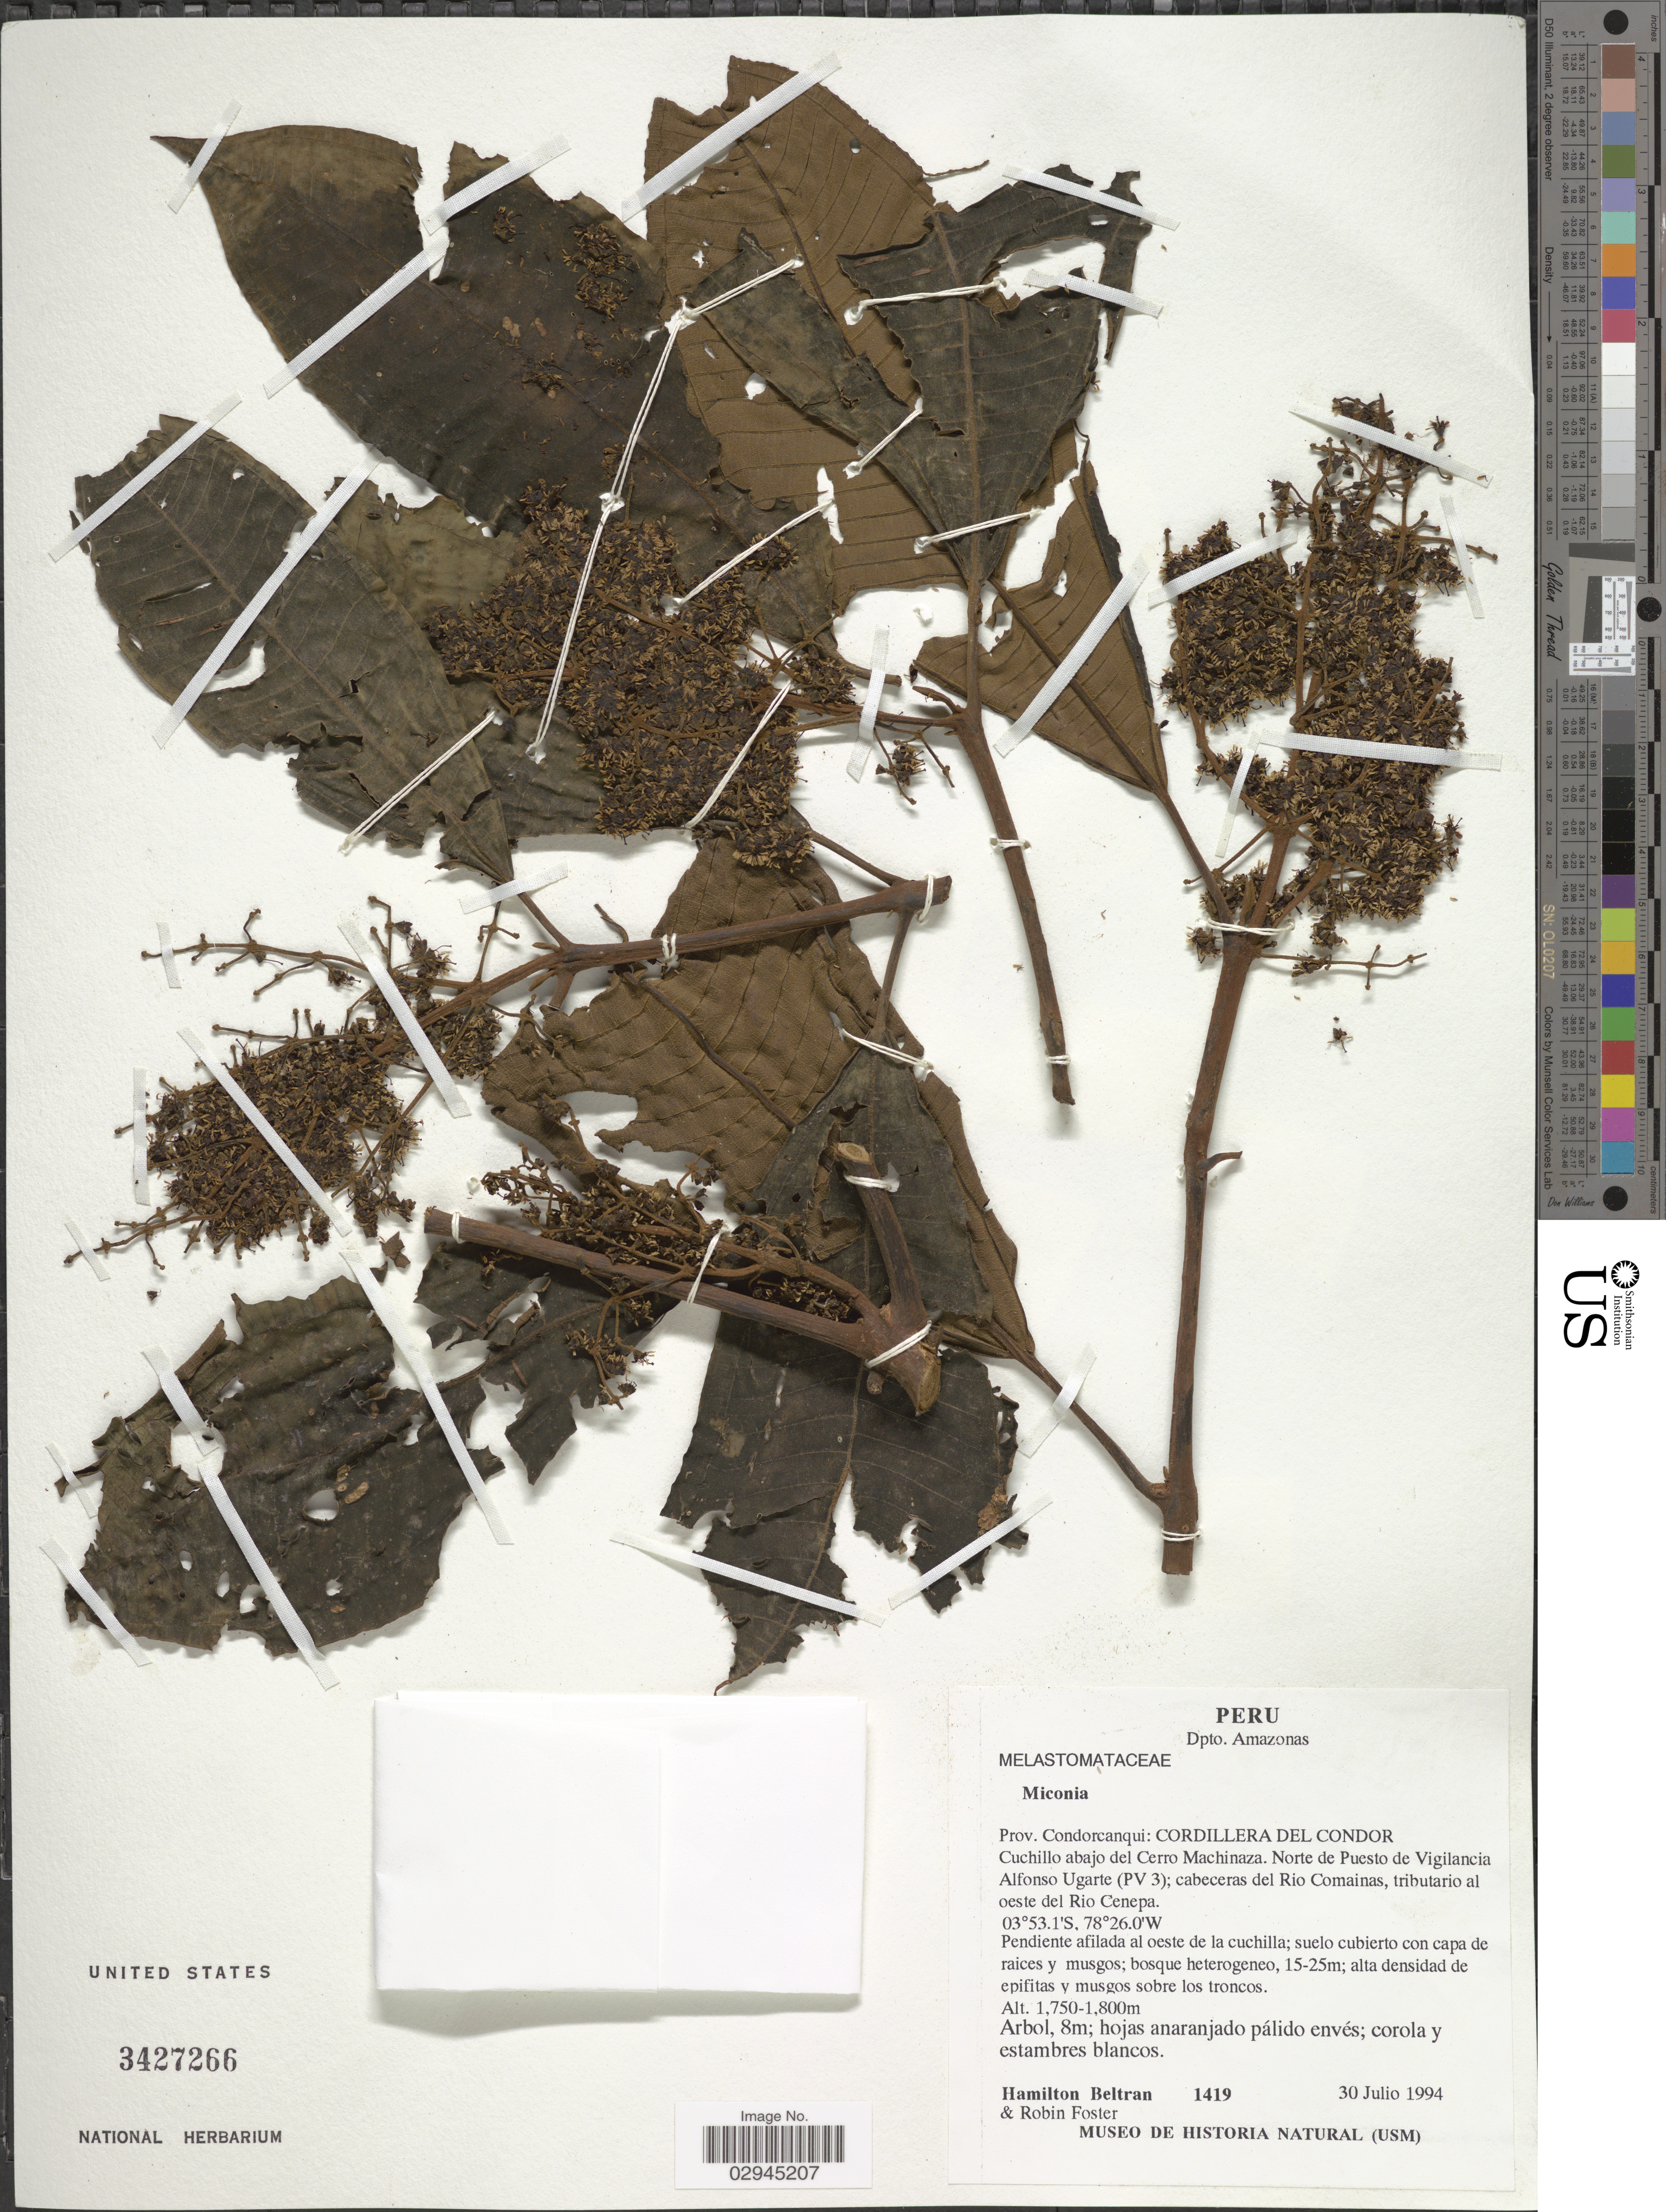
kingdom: Plantae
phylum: Tracheophyta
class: Magnoliopsida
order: Myrtales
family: Melastomataceae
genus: Miconia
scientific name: Miconia sp.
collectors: H. Beltran & R. B. Foster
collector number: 1419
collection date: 1994-07-30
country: Peru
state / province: Amazonas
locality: Dpto. Amazonas. Prov. Condorcanqui: Cordillera Del Condor. Cuchillo abajo del Cerro Machinaza. Norte de Puesto de Vigilancia Alfonso Ugarte (PV 3); cabeceras del Rio Comainas, tributario al oeste del Rio Cenepa.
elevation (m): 1750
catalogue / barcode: US 3427266